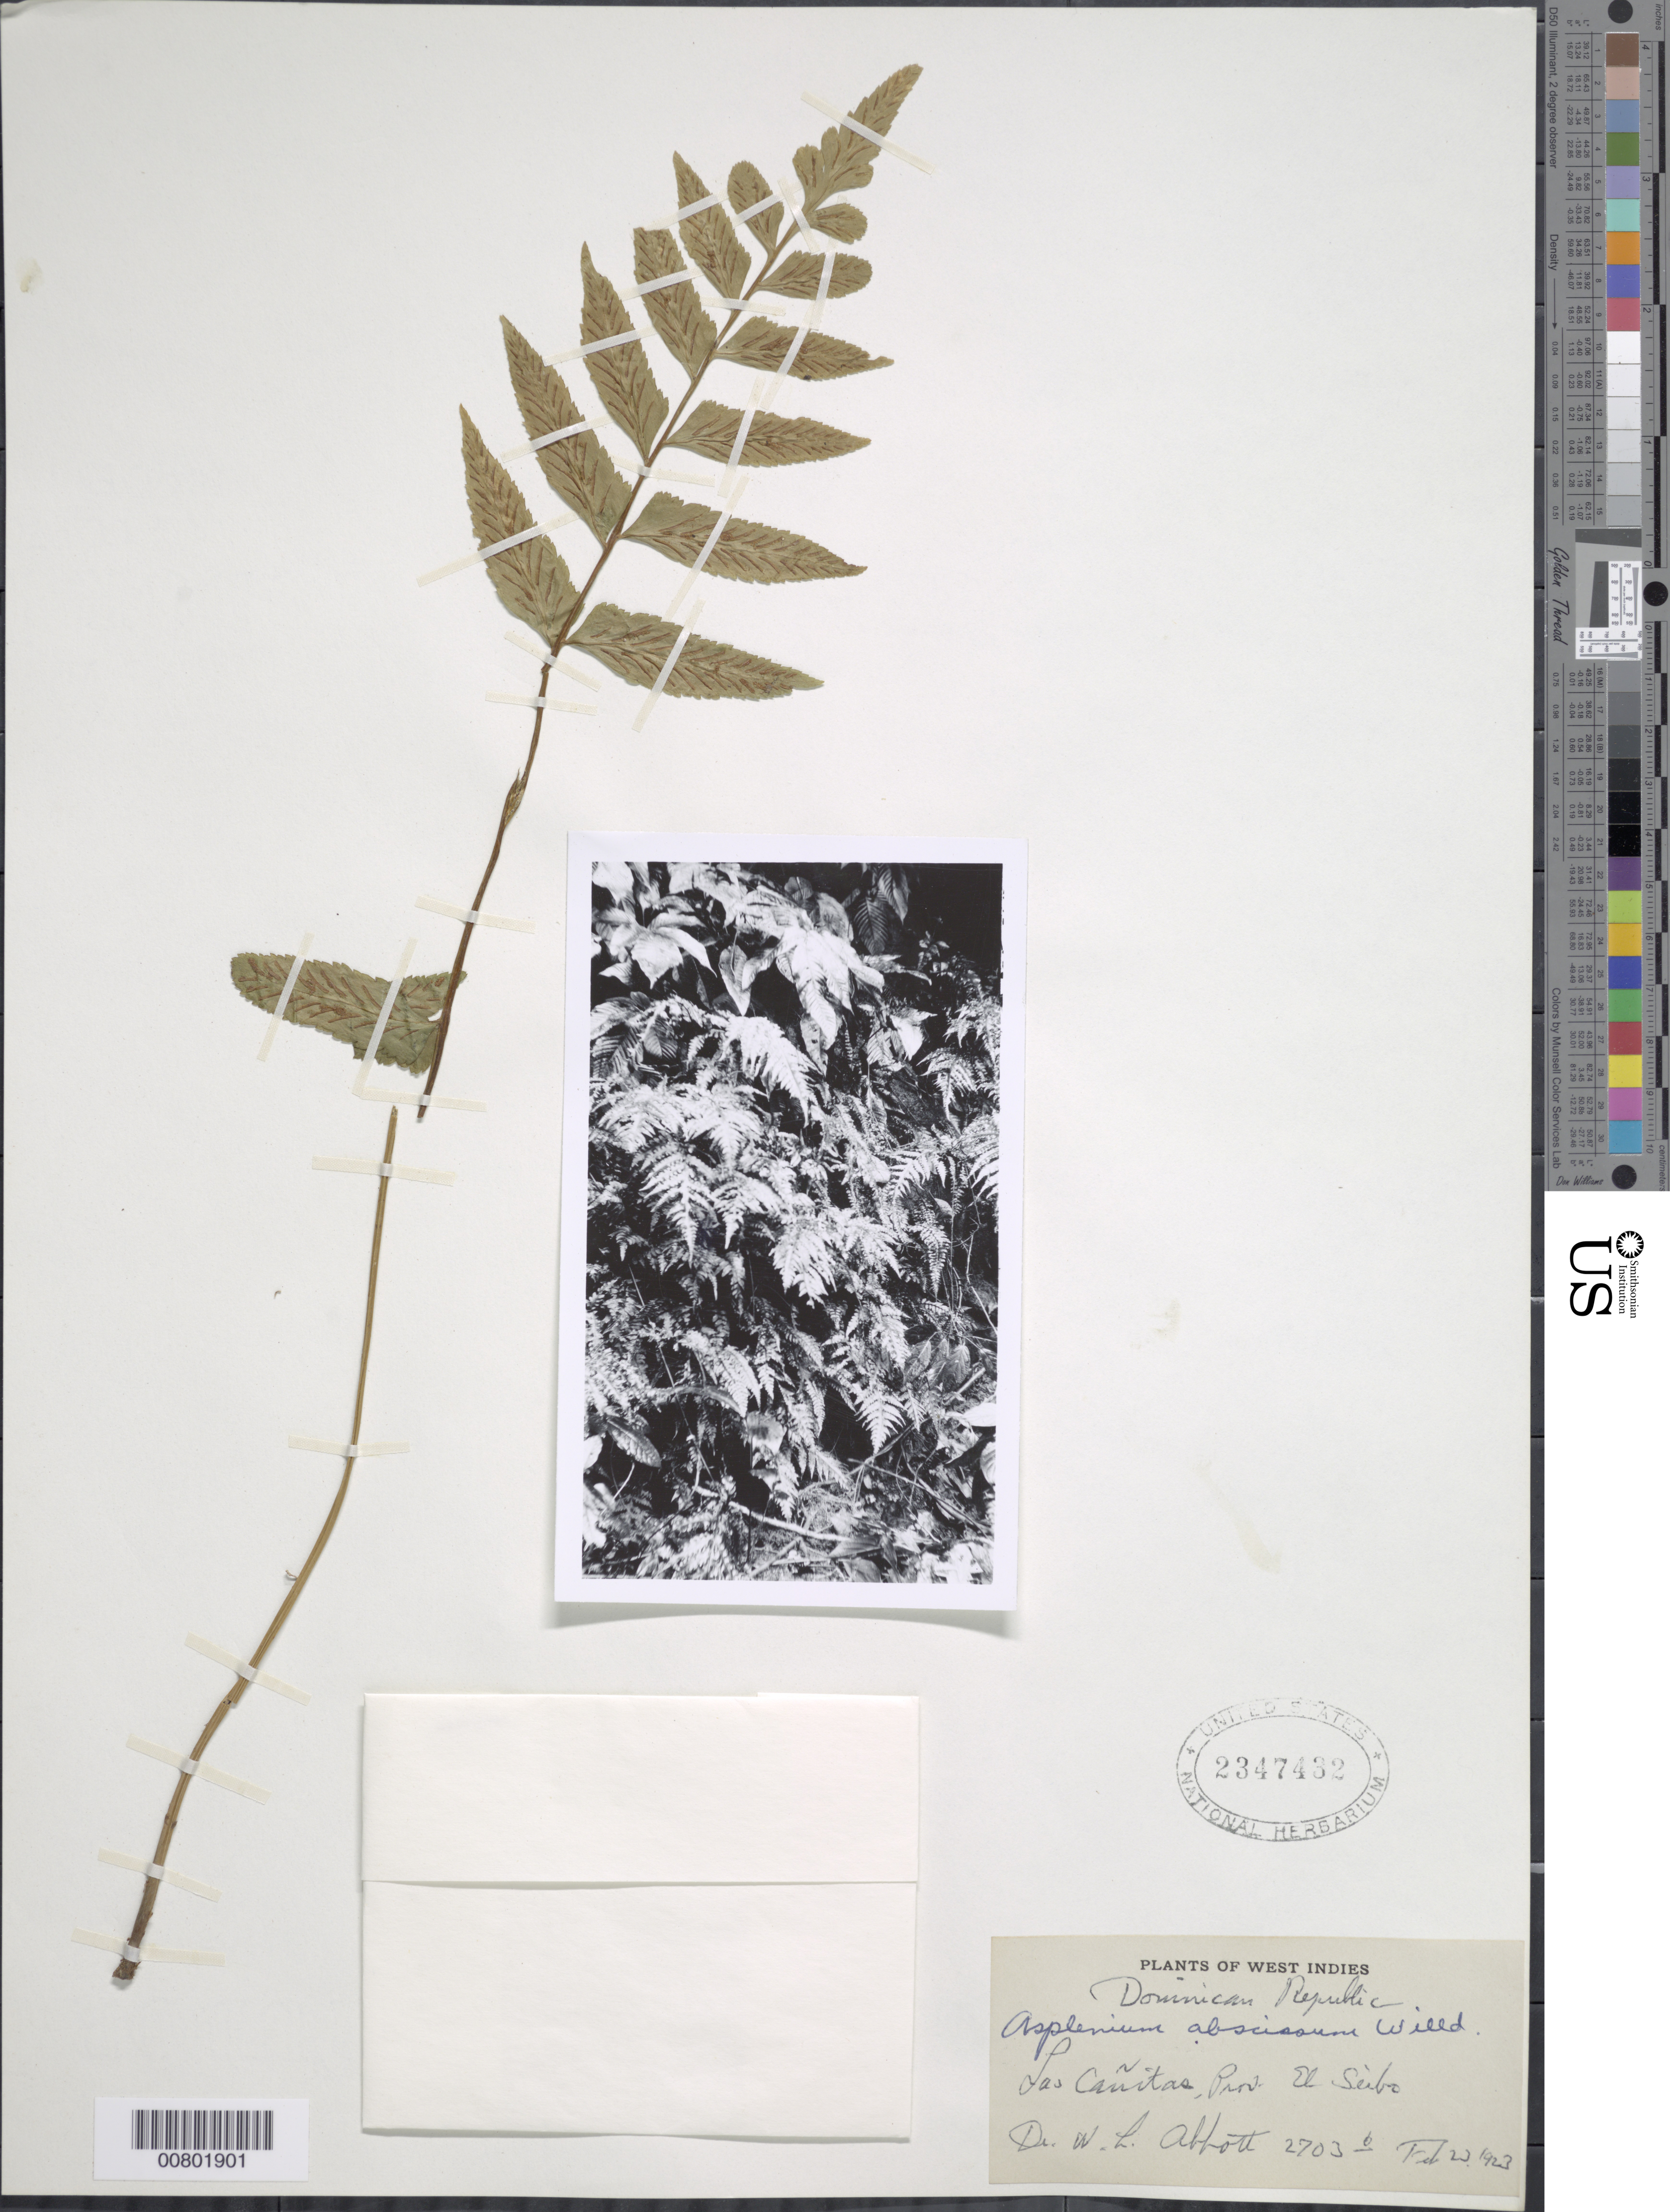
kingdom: Plantae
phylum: Tracheophyta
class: Polypodiopsida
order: Polypodiales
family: Aspleniaceae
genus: Asplenium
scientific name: Asplenium abscissum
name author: Willd.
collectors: W. L. Abbott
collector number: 2703b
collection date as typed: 23 Feb 1923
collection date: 1923-02-23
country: Dominican Republic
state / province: El Seibo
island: Hispaniola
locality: Las Cañitas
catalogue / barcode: US 2347432